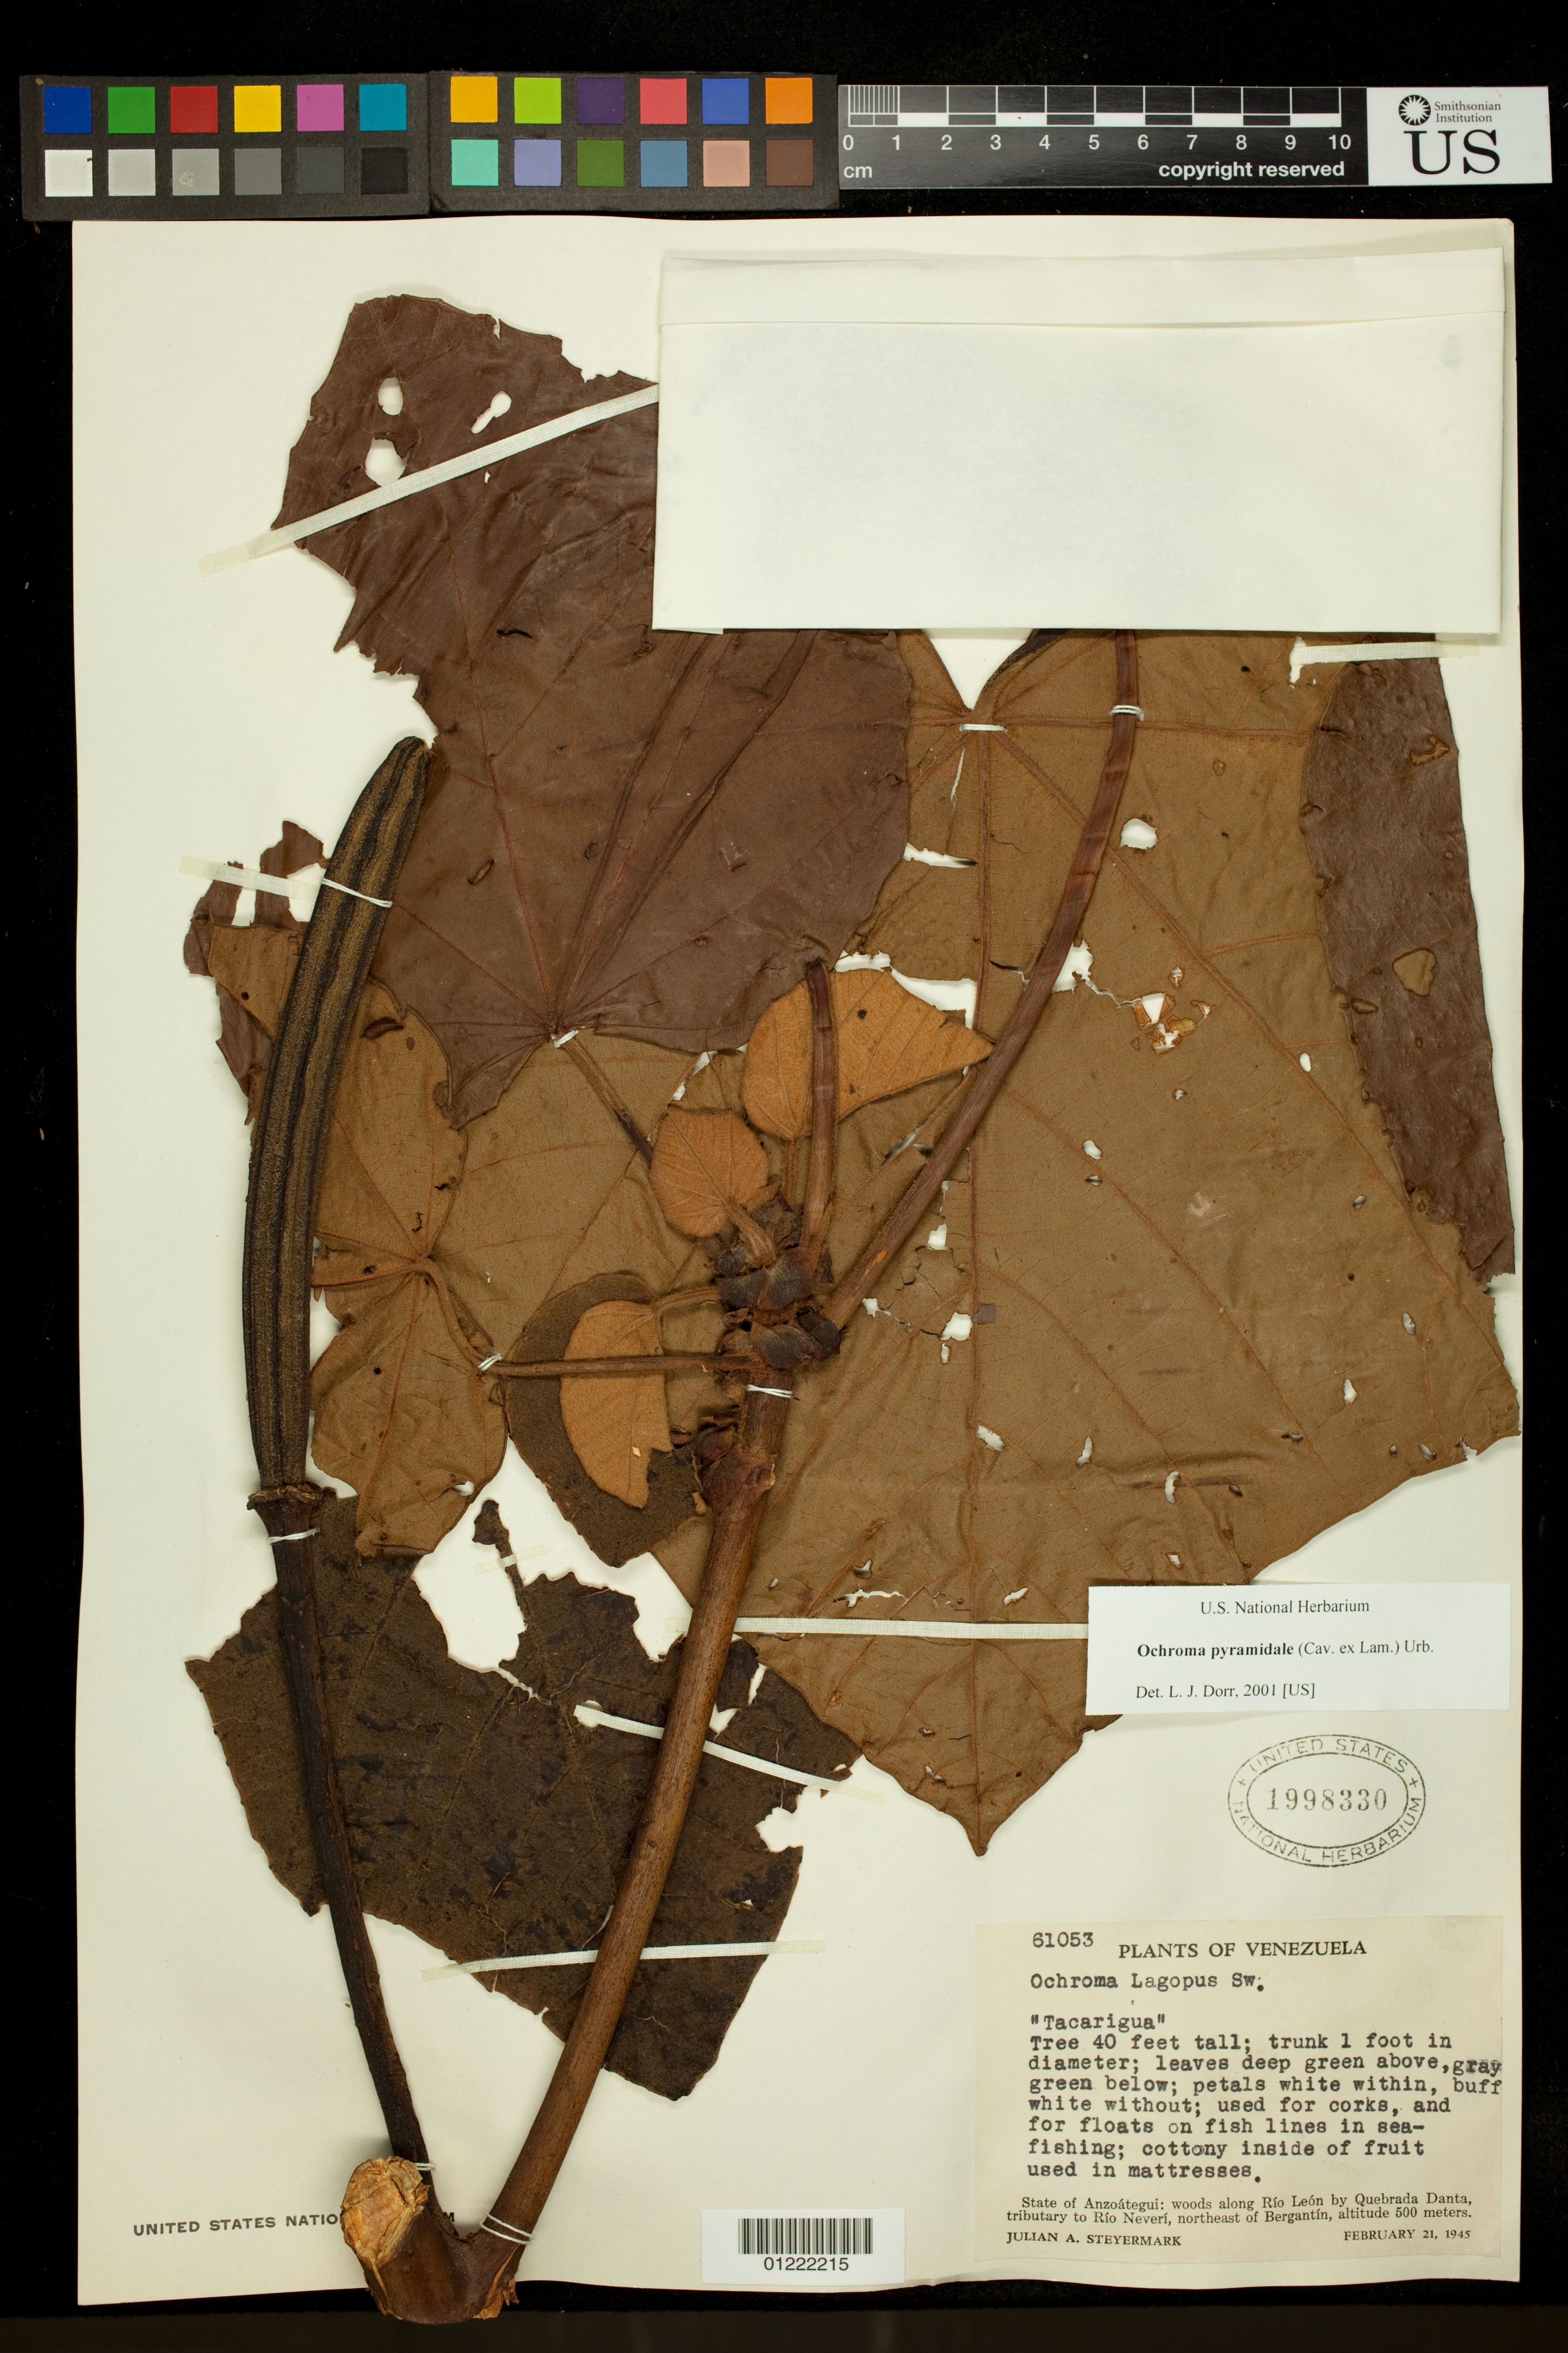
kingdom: Plantae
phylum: Tracheophyta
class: Magnoliopsida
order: Malvales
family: Malvaceae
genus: Ochroma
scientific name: Ochroma pyramidale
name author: (Cav. ex Lam.) Urb.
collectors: J. Steyermark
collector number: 61053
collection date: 1945-02-21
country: Venezuela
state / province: Anzoategui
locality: woods along Rio Leon by Quebrada Danta, tributary to Rio Neveri, northeast of Bergantin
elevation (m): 500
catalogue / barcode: US 1998330